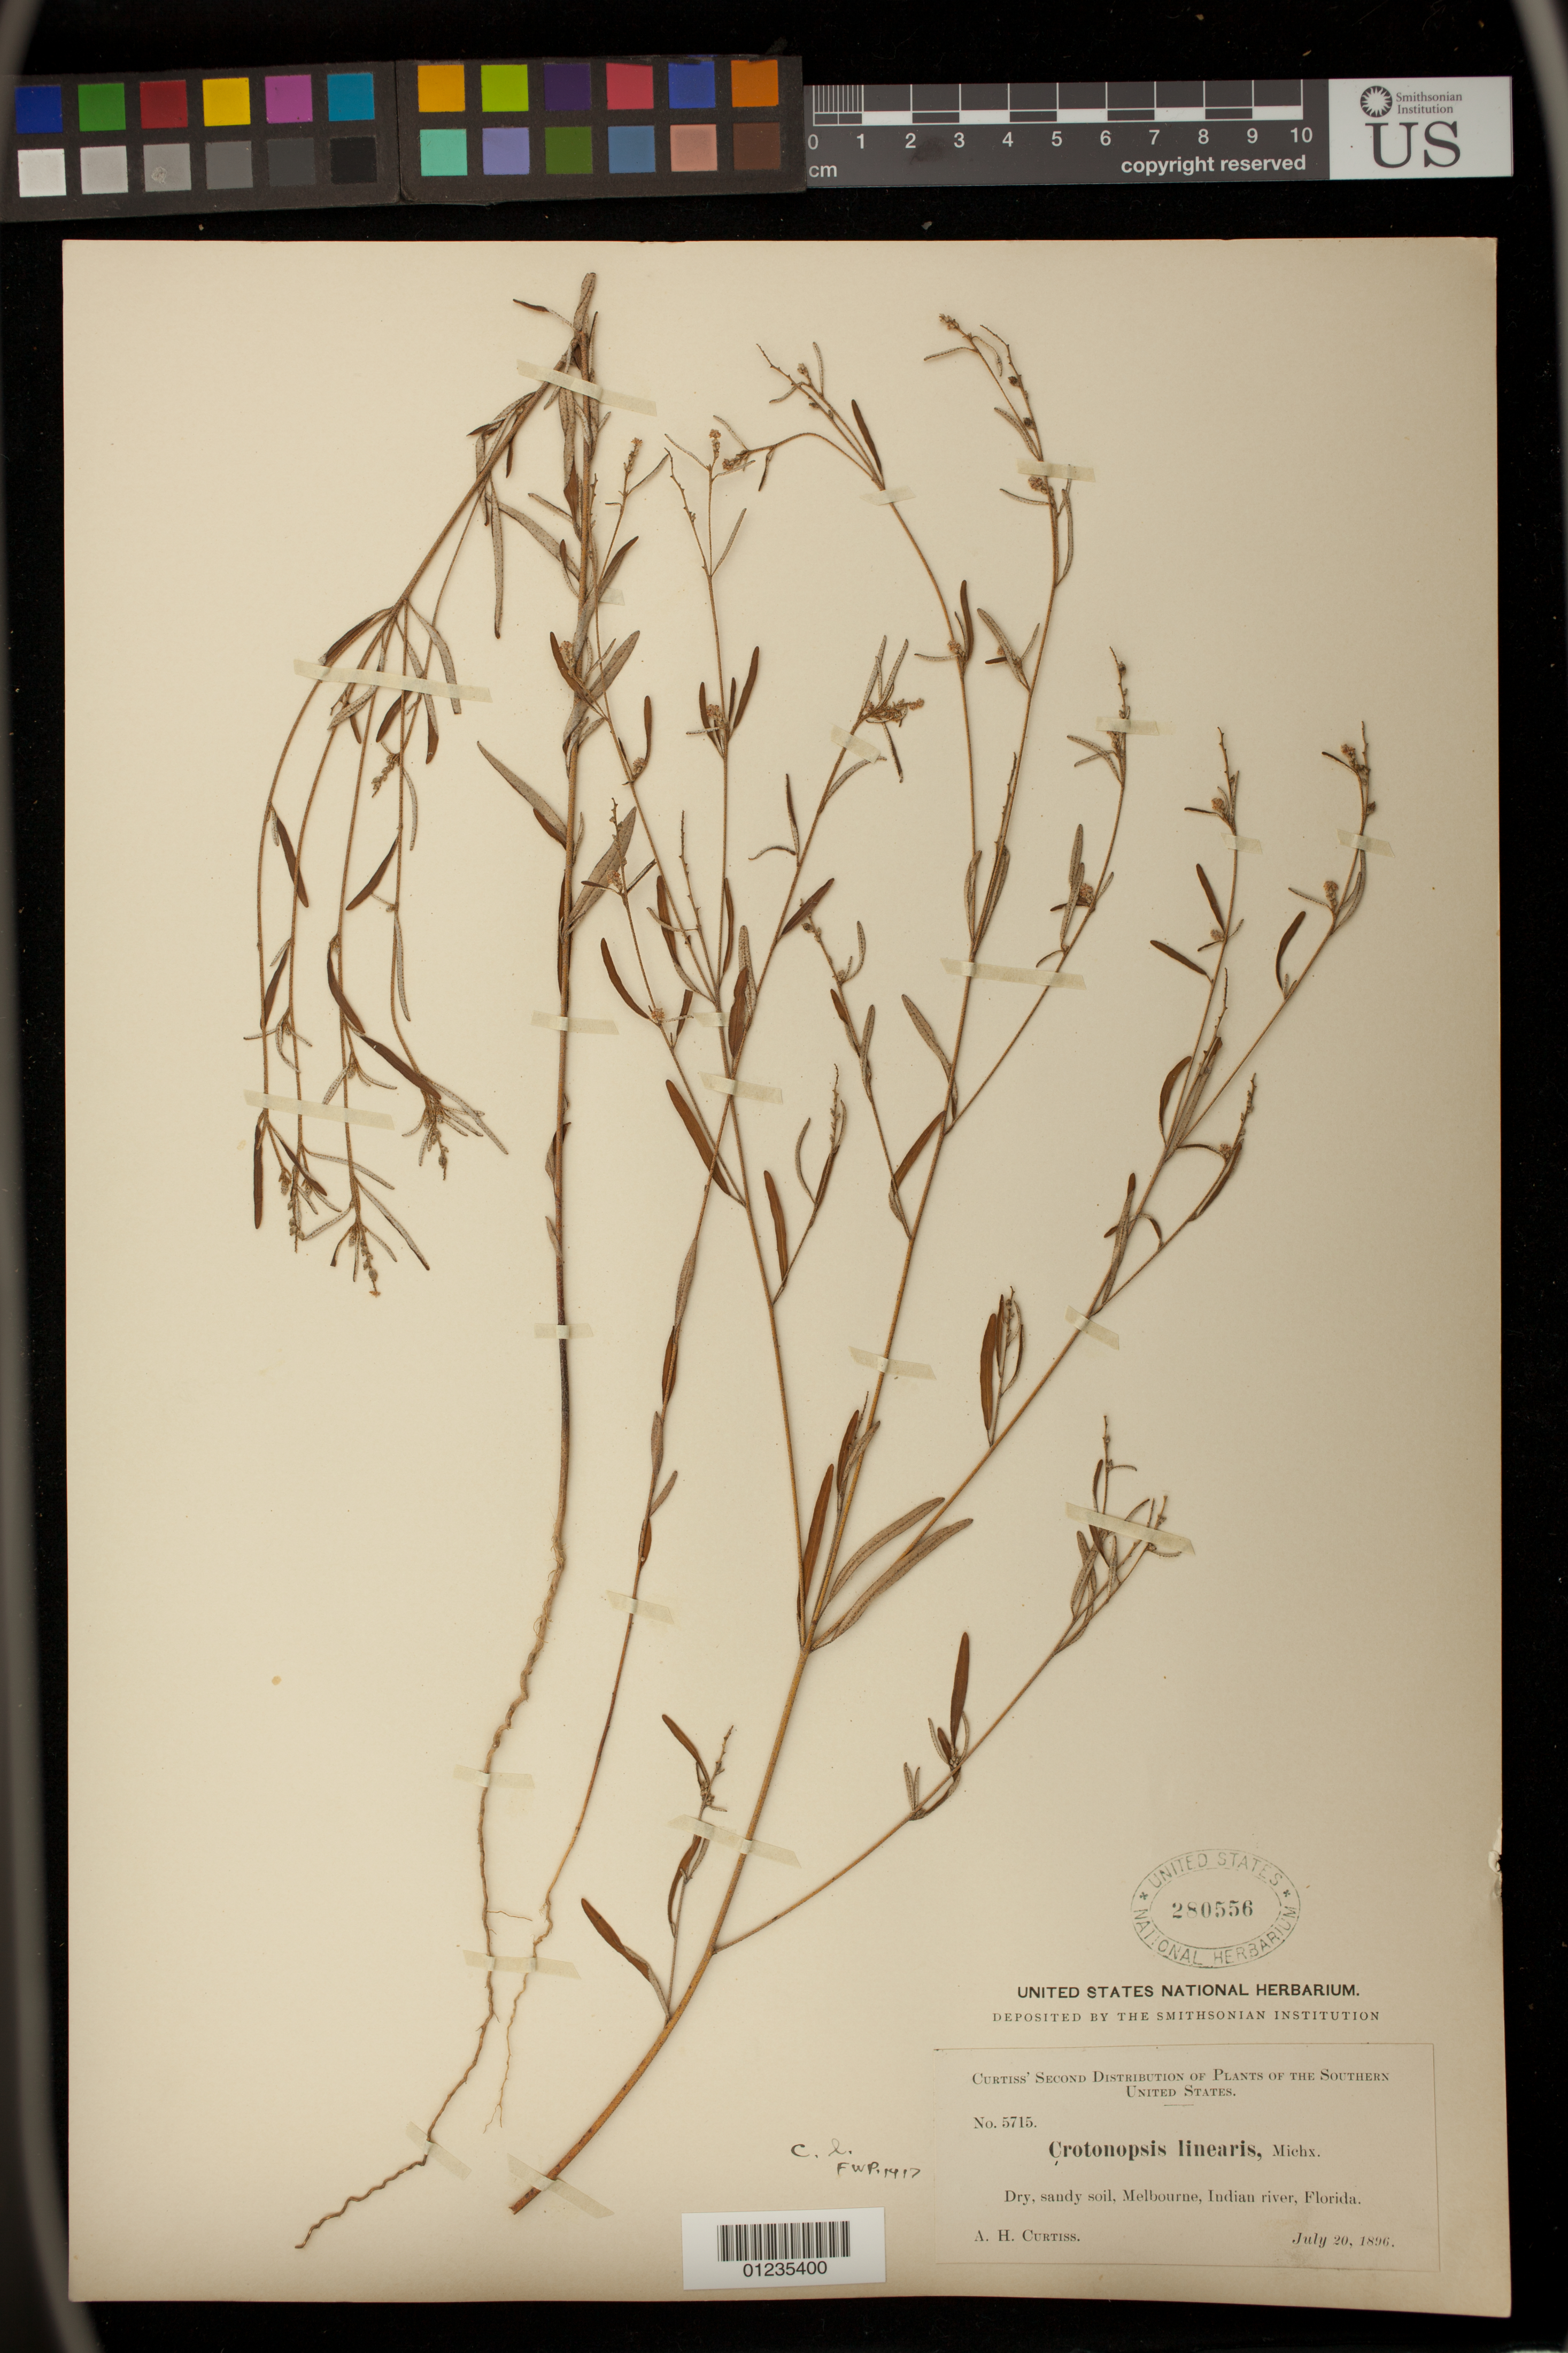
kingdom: Plantae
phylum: Tracheophyta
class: Magnoliopsida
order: Malpighiales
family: Euphorbiaceae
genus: Crotonopsis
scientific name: Crotonopsis linearis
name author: Michx.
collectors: A. H. Curtiss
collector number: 5715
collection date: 1896-07-20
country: United States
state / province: Florida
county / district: Melbourne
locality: Dry, sandy soil, Indian River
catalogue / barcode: US 280556